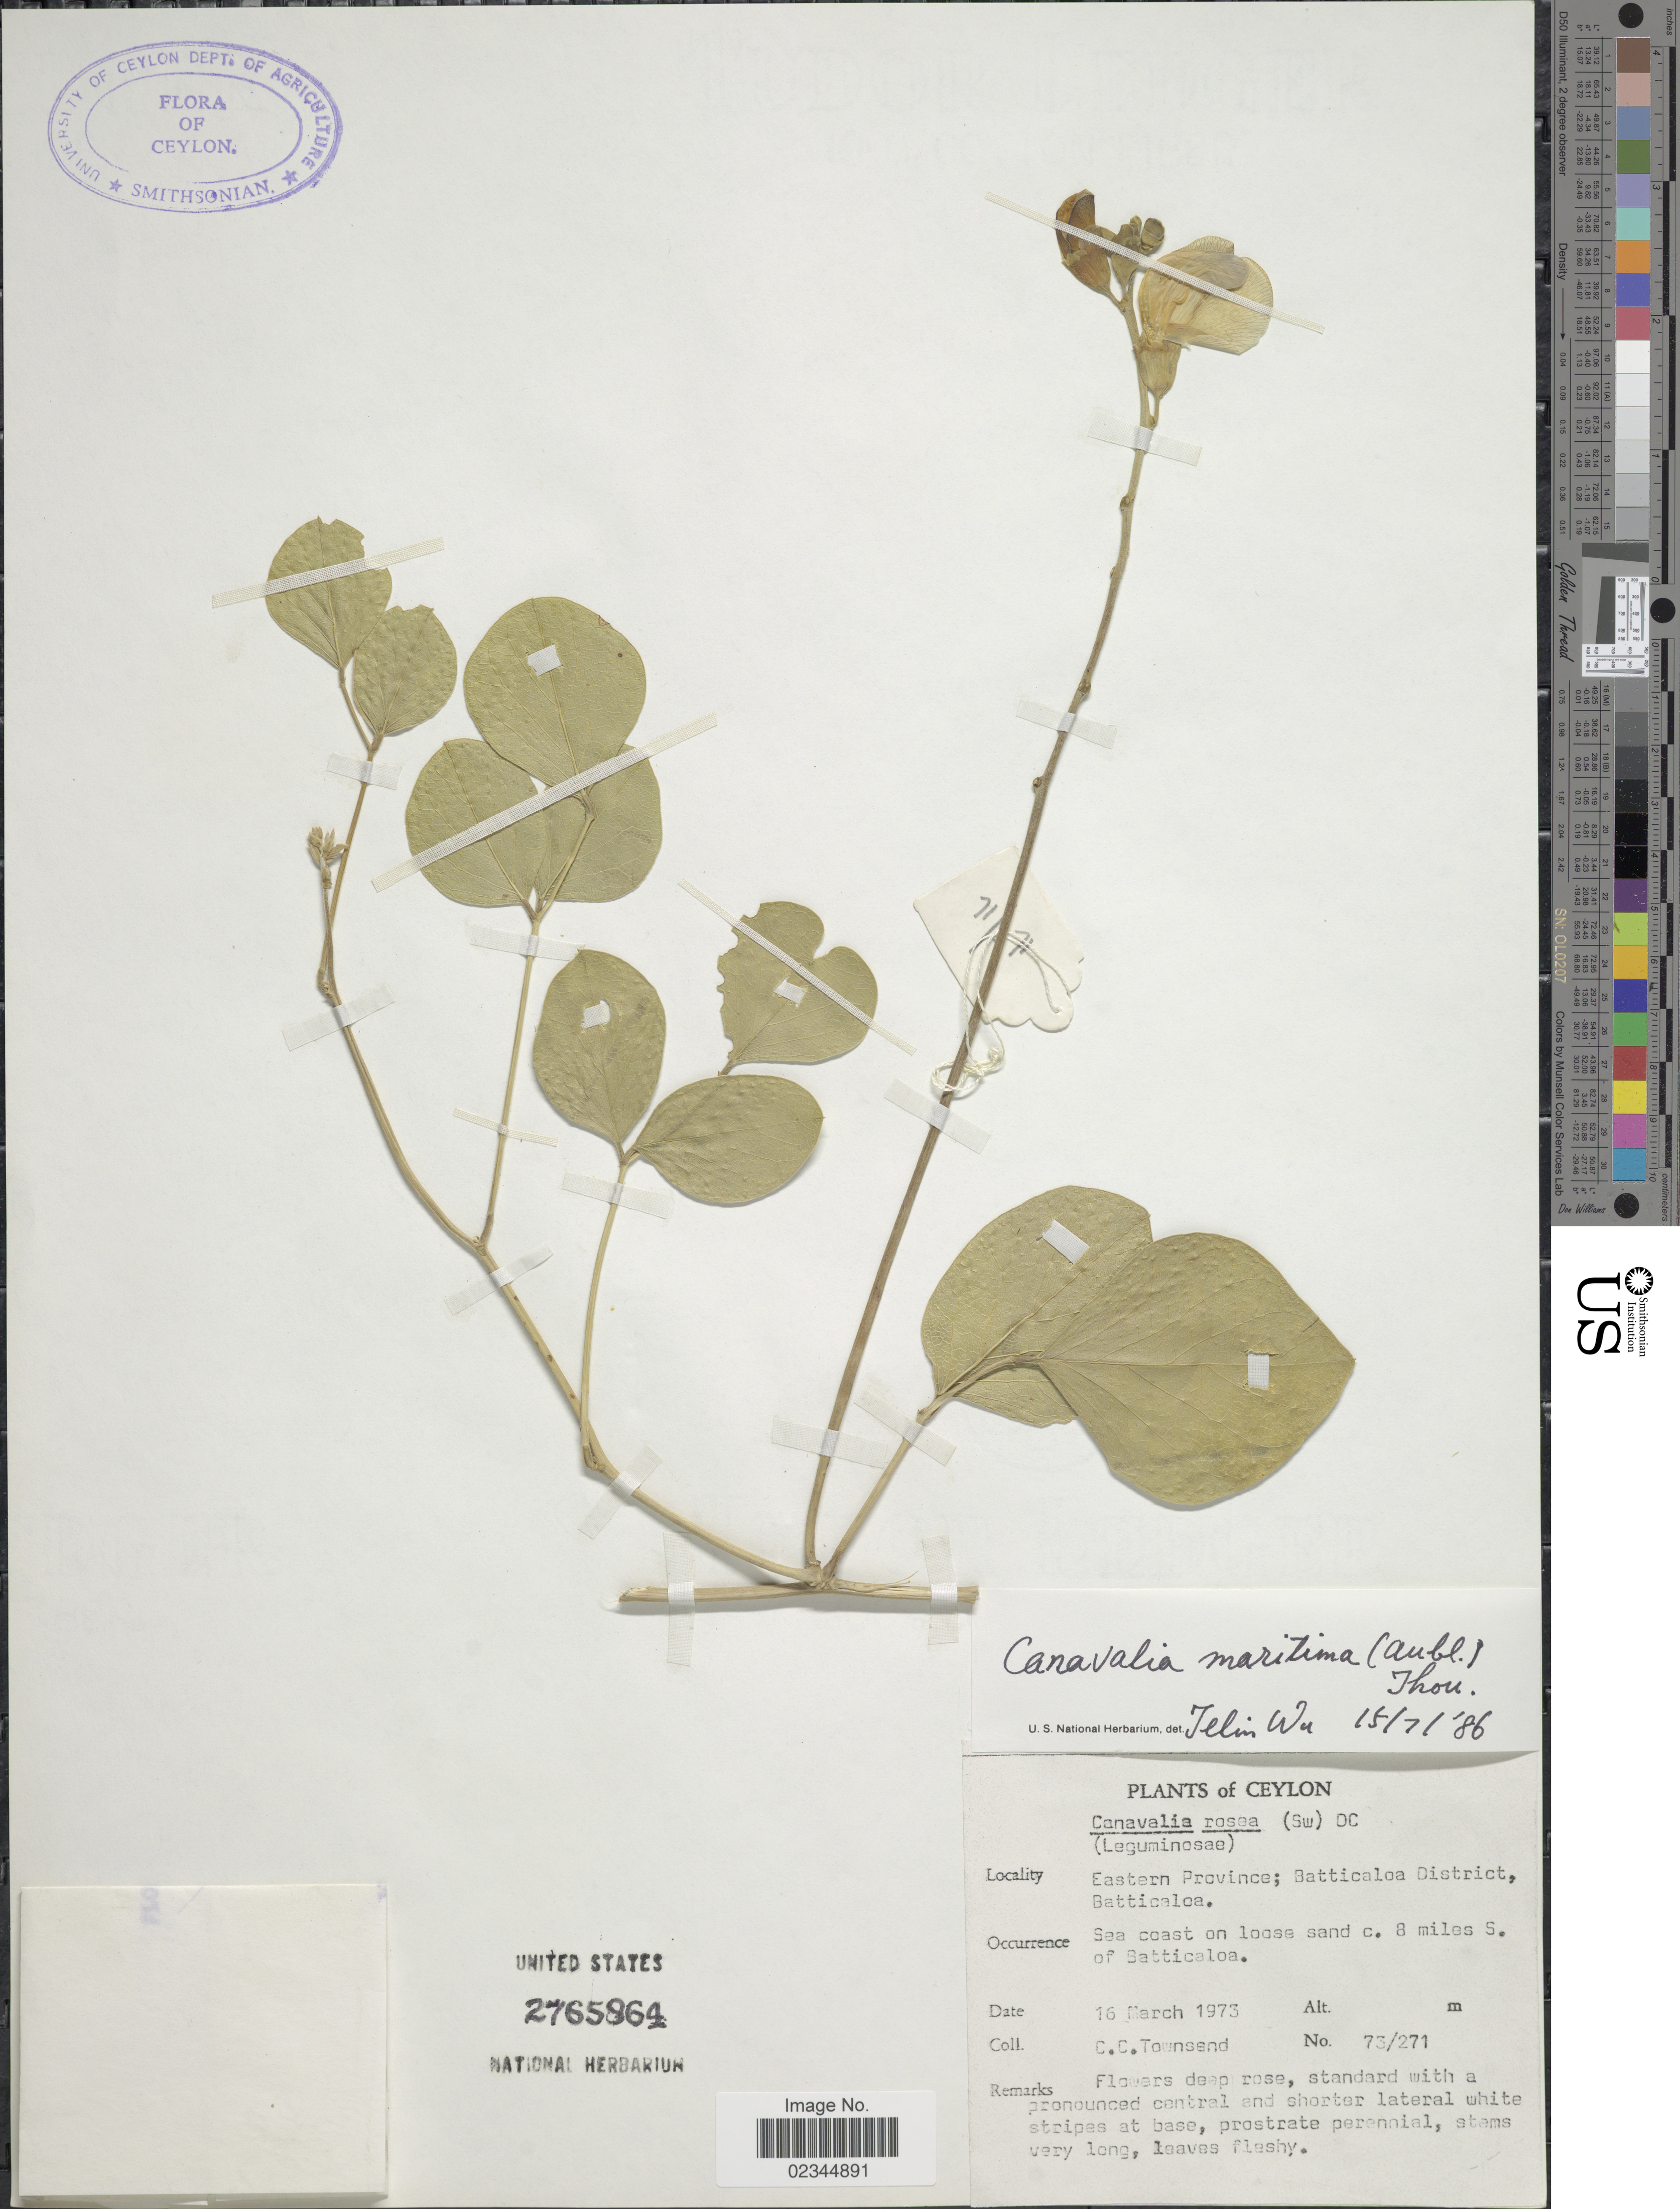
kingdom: Plantae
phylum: Tracheophyta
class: Magnoliopsida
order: Fabales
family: Fabaceae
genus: Canavalia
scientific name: Canavalia rosea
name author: (Sw.) DC.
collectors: C. C. Townsend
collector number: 73/271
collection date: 1973-03-16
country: Sri Lanka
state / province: Eastern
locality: Ceylon, Batticaloa District, Batticaloa, 8 miles S of Batticaloa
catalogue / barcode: US 2765864